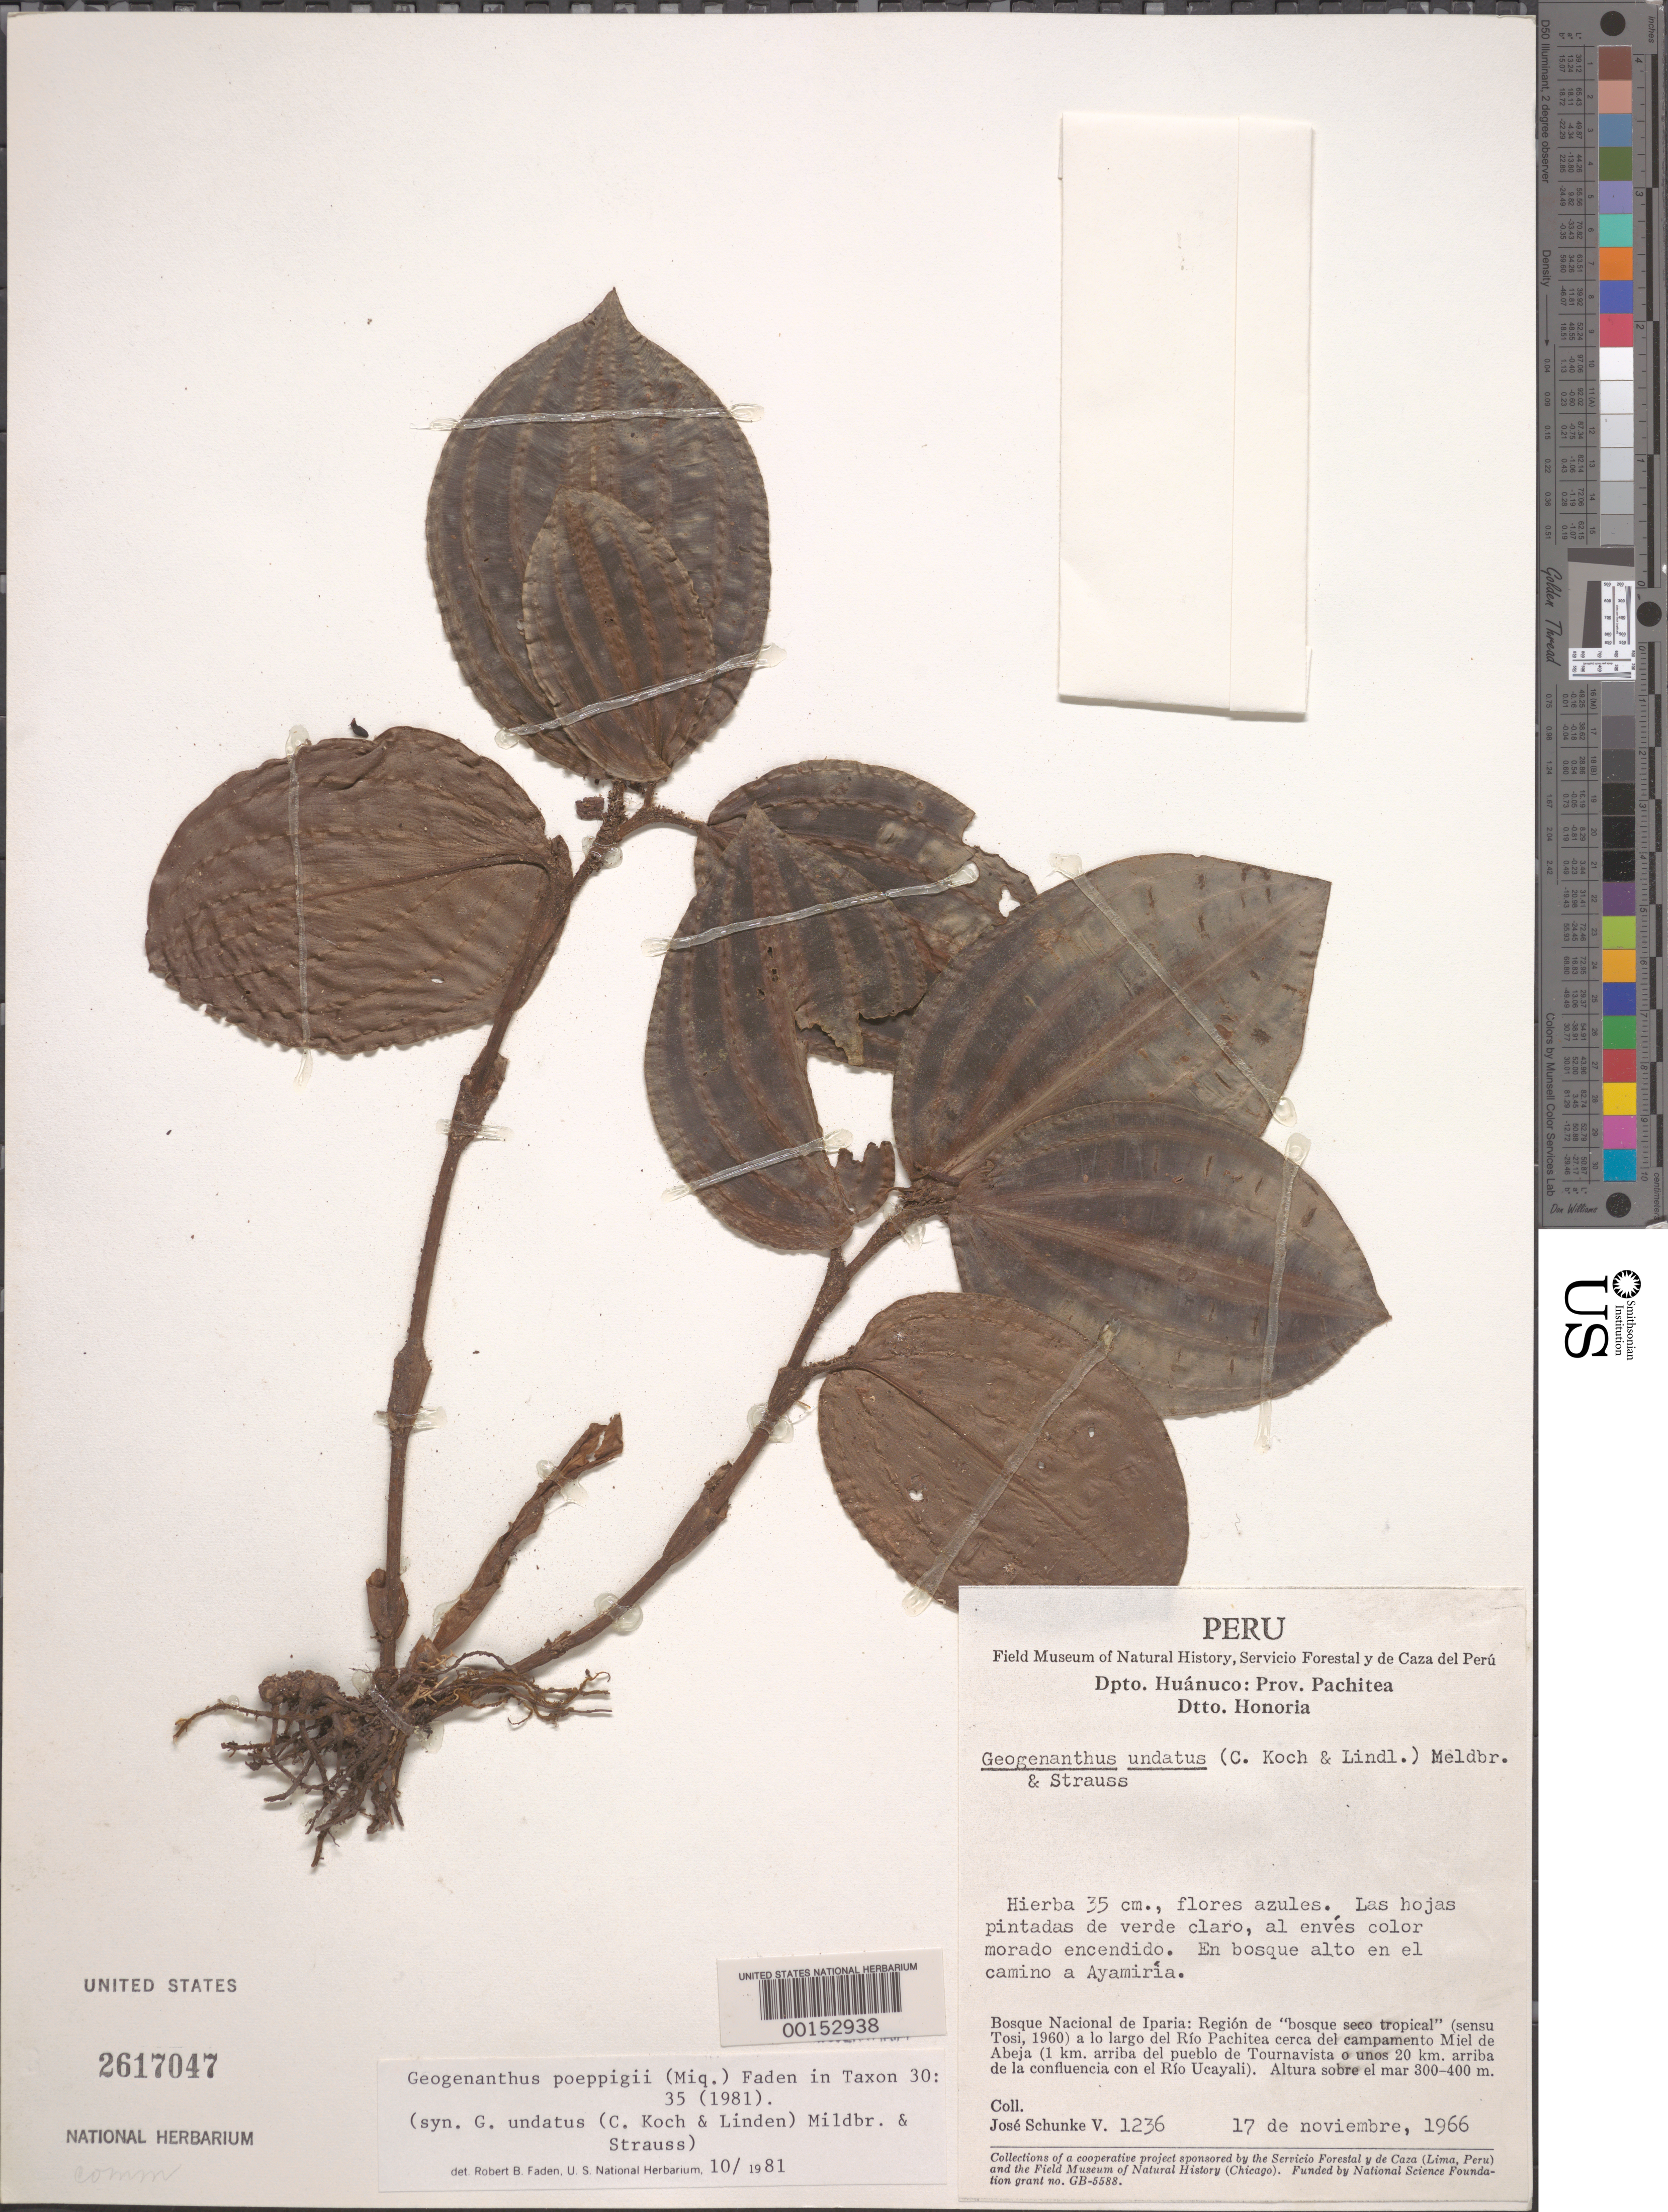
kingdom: Plantae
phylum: Tracheophyta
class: Liliopsida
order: Commelinales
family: Commelinaceae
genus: Geogenanthus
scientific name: Geogenanthus poeppigii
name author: (Miq.) Faden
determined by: Faden, Robert B., (US), Smithsonian Institution - National Museum of Natural History (UNITED STATES)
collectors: J. Schunke Vigo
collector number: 1236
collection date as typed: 17 Nov 1966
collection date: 1966-11-17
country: Peru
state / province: Huánuco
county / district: Pachitea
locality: Honoria; bosque nacional de iparia, road to ayamiria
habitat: Roadside, forest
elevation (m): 300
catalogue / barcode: US 2617047